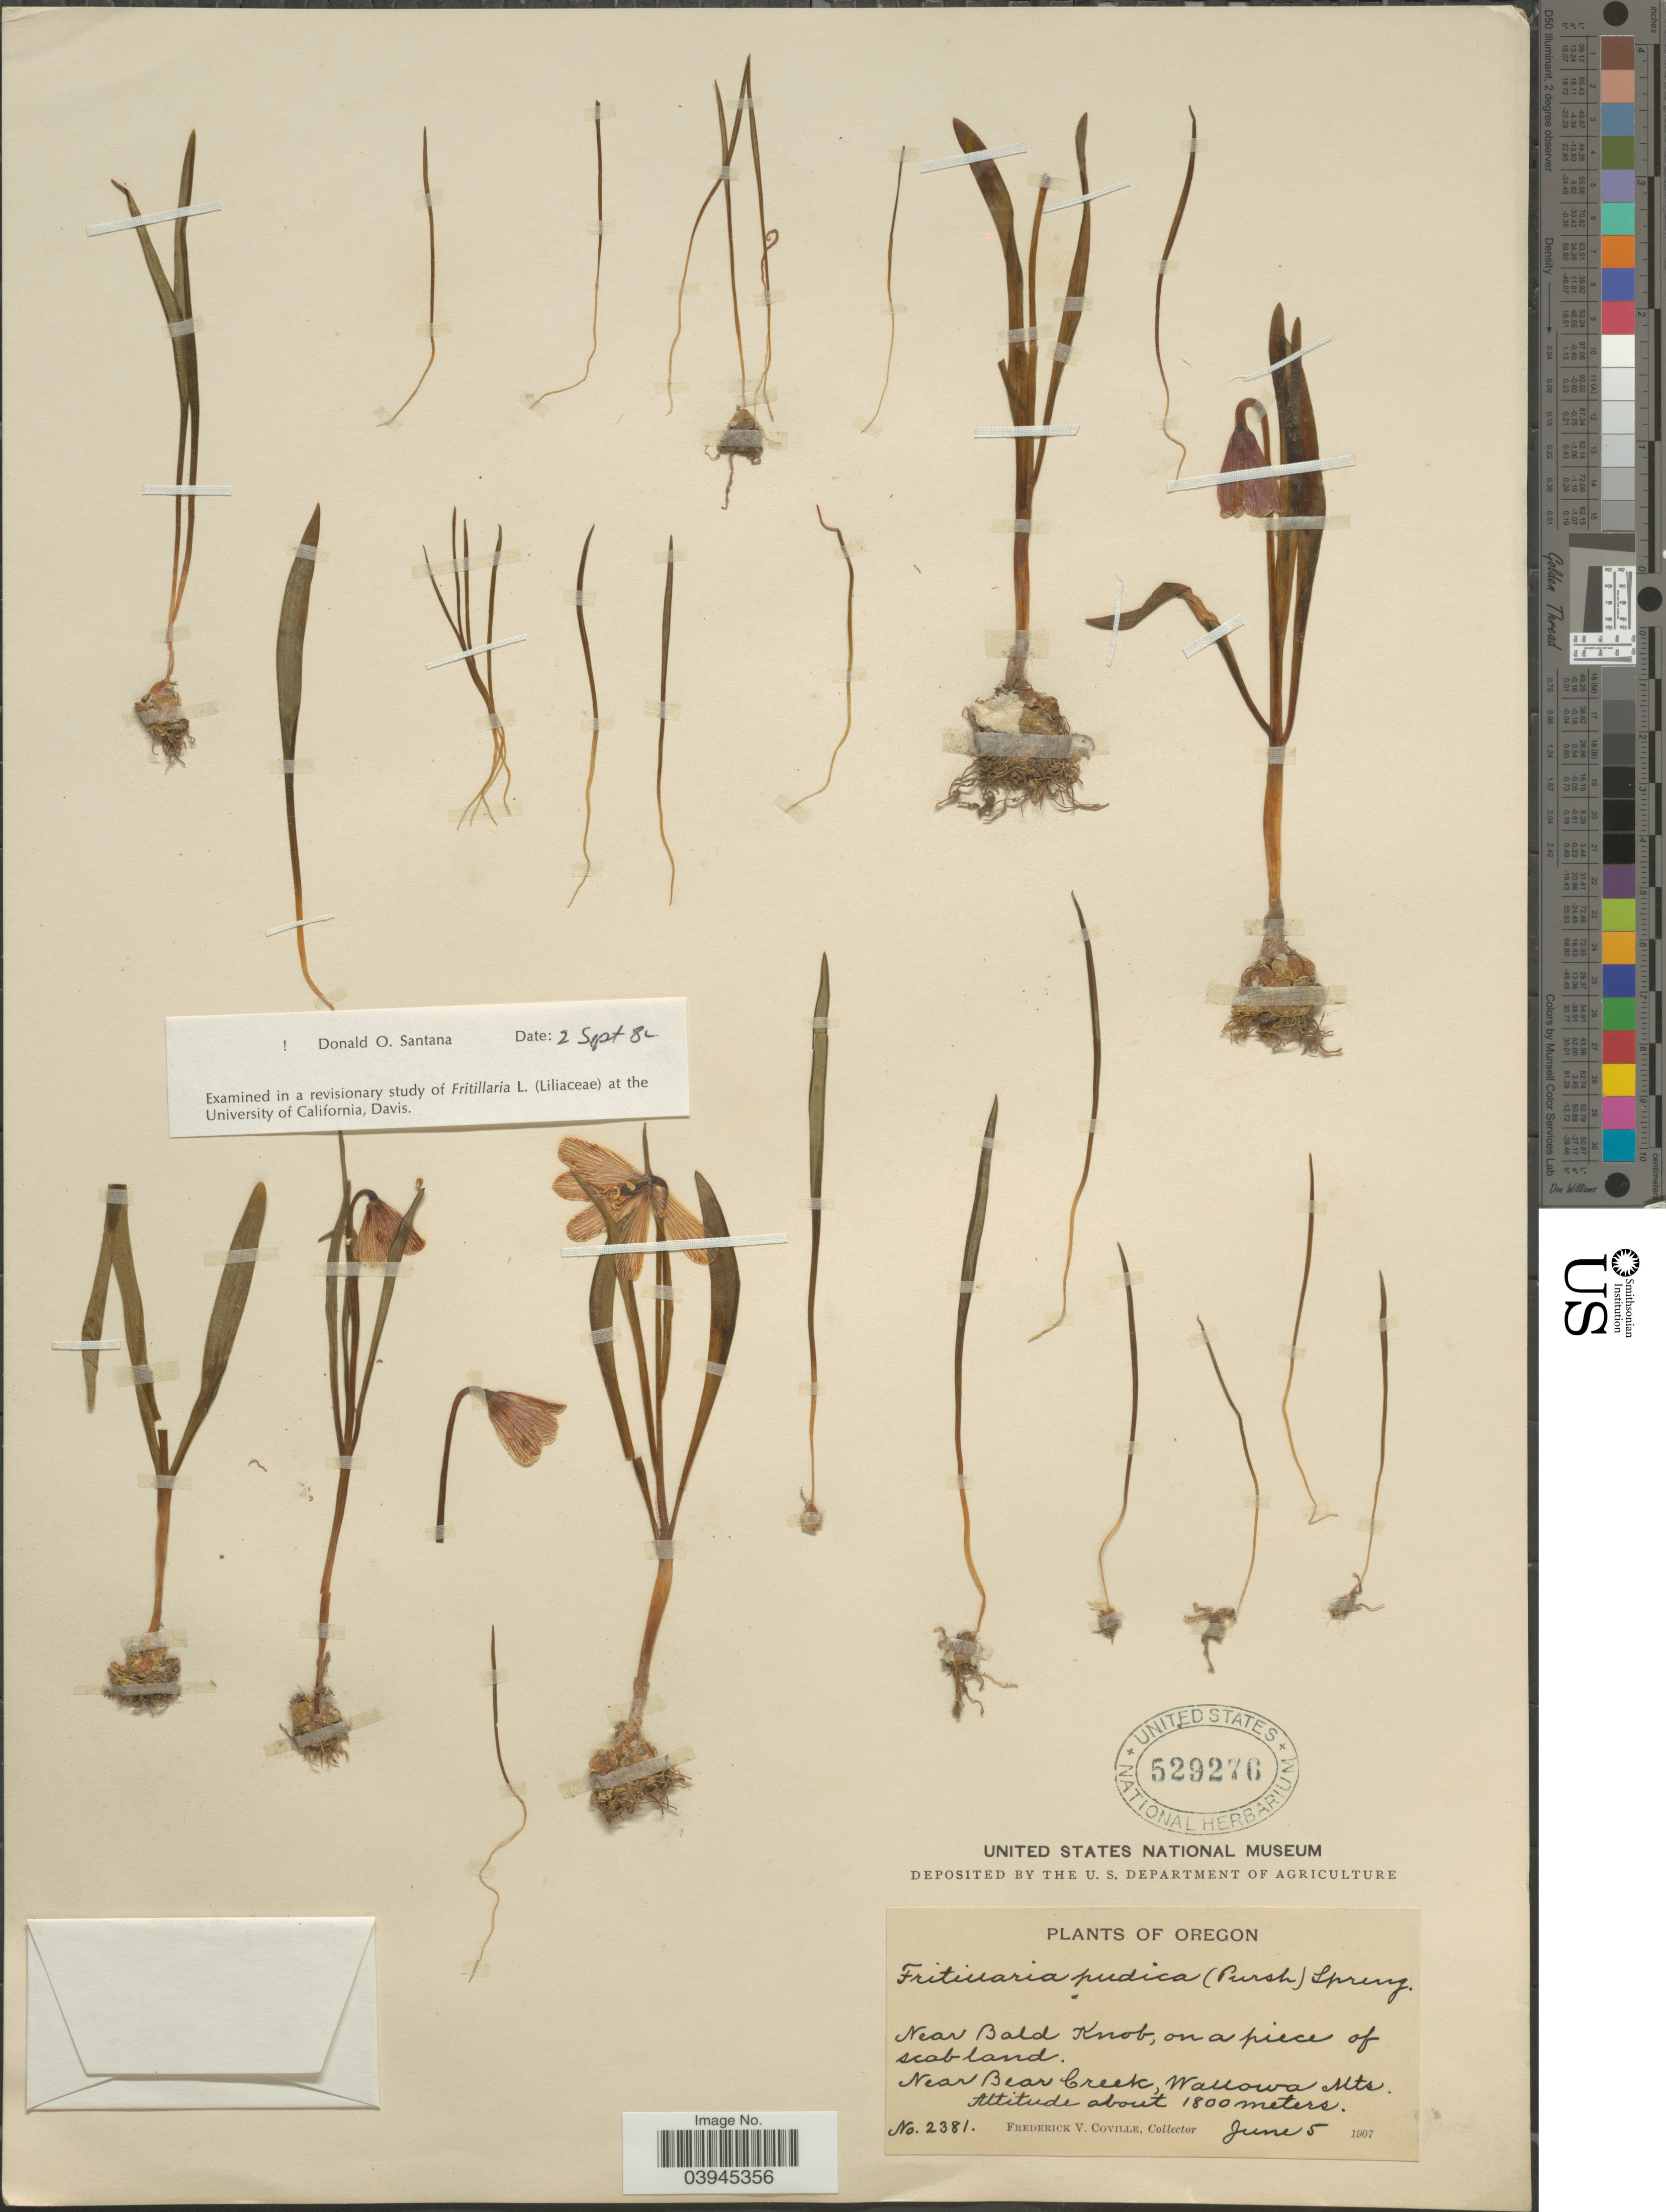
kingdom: Plantae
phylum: Tracheophyta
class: Liliopsida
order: Liliales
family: Liliaceae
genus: Fritillaria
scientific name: Fritillaria pudica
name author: (Pursh) Spreng.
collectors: F. V. Coville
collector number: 2381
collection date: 1907-06-05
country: United States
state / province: Oregon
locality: Near Bald Knob, on a piece of scabland. Near Bear Creek, Wallowa Mts.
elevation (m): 1800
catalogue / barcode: US 529276